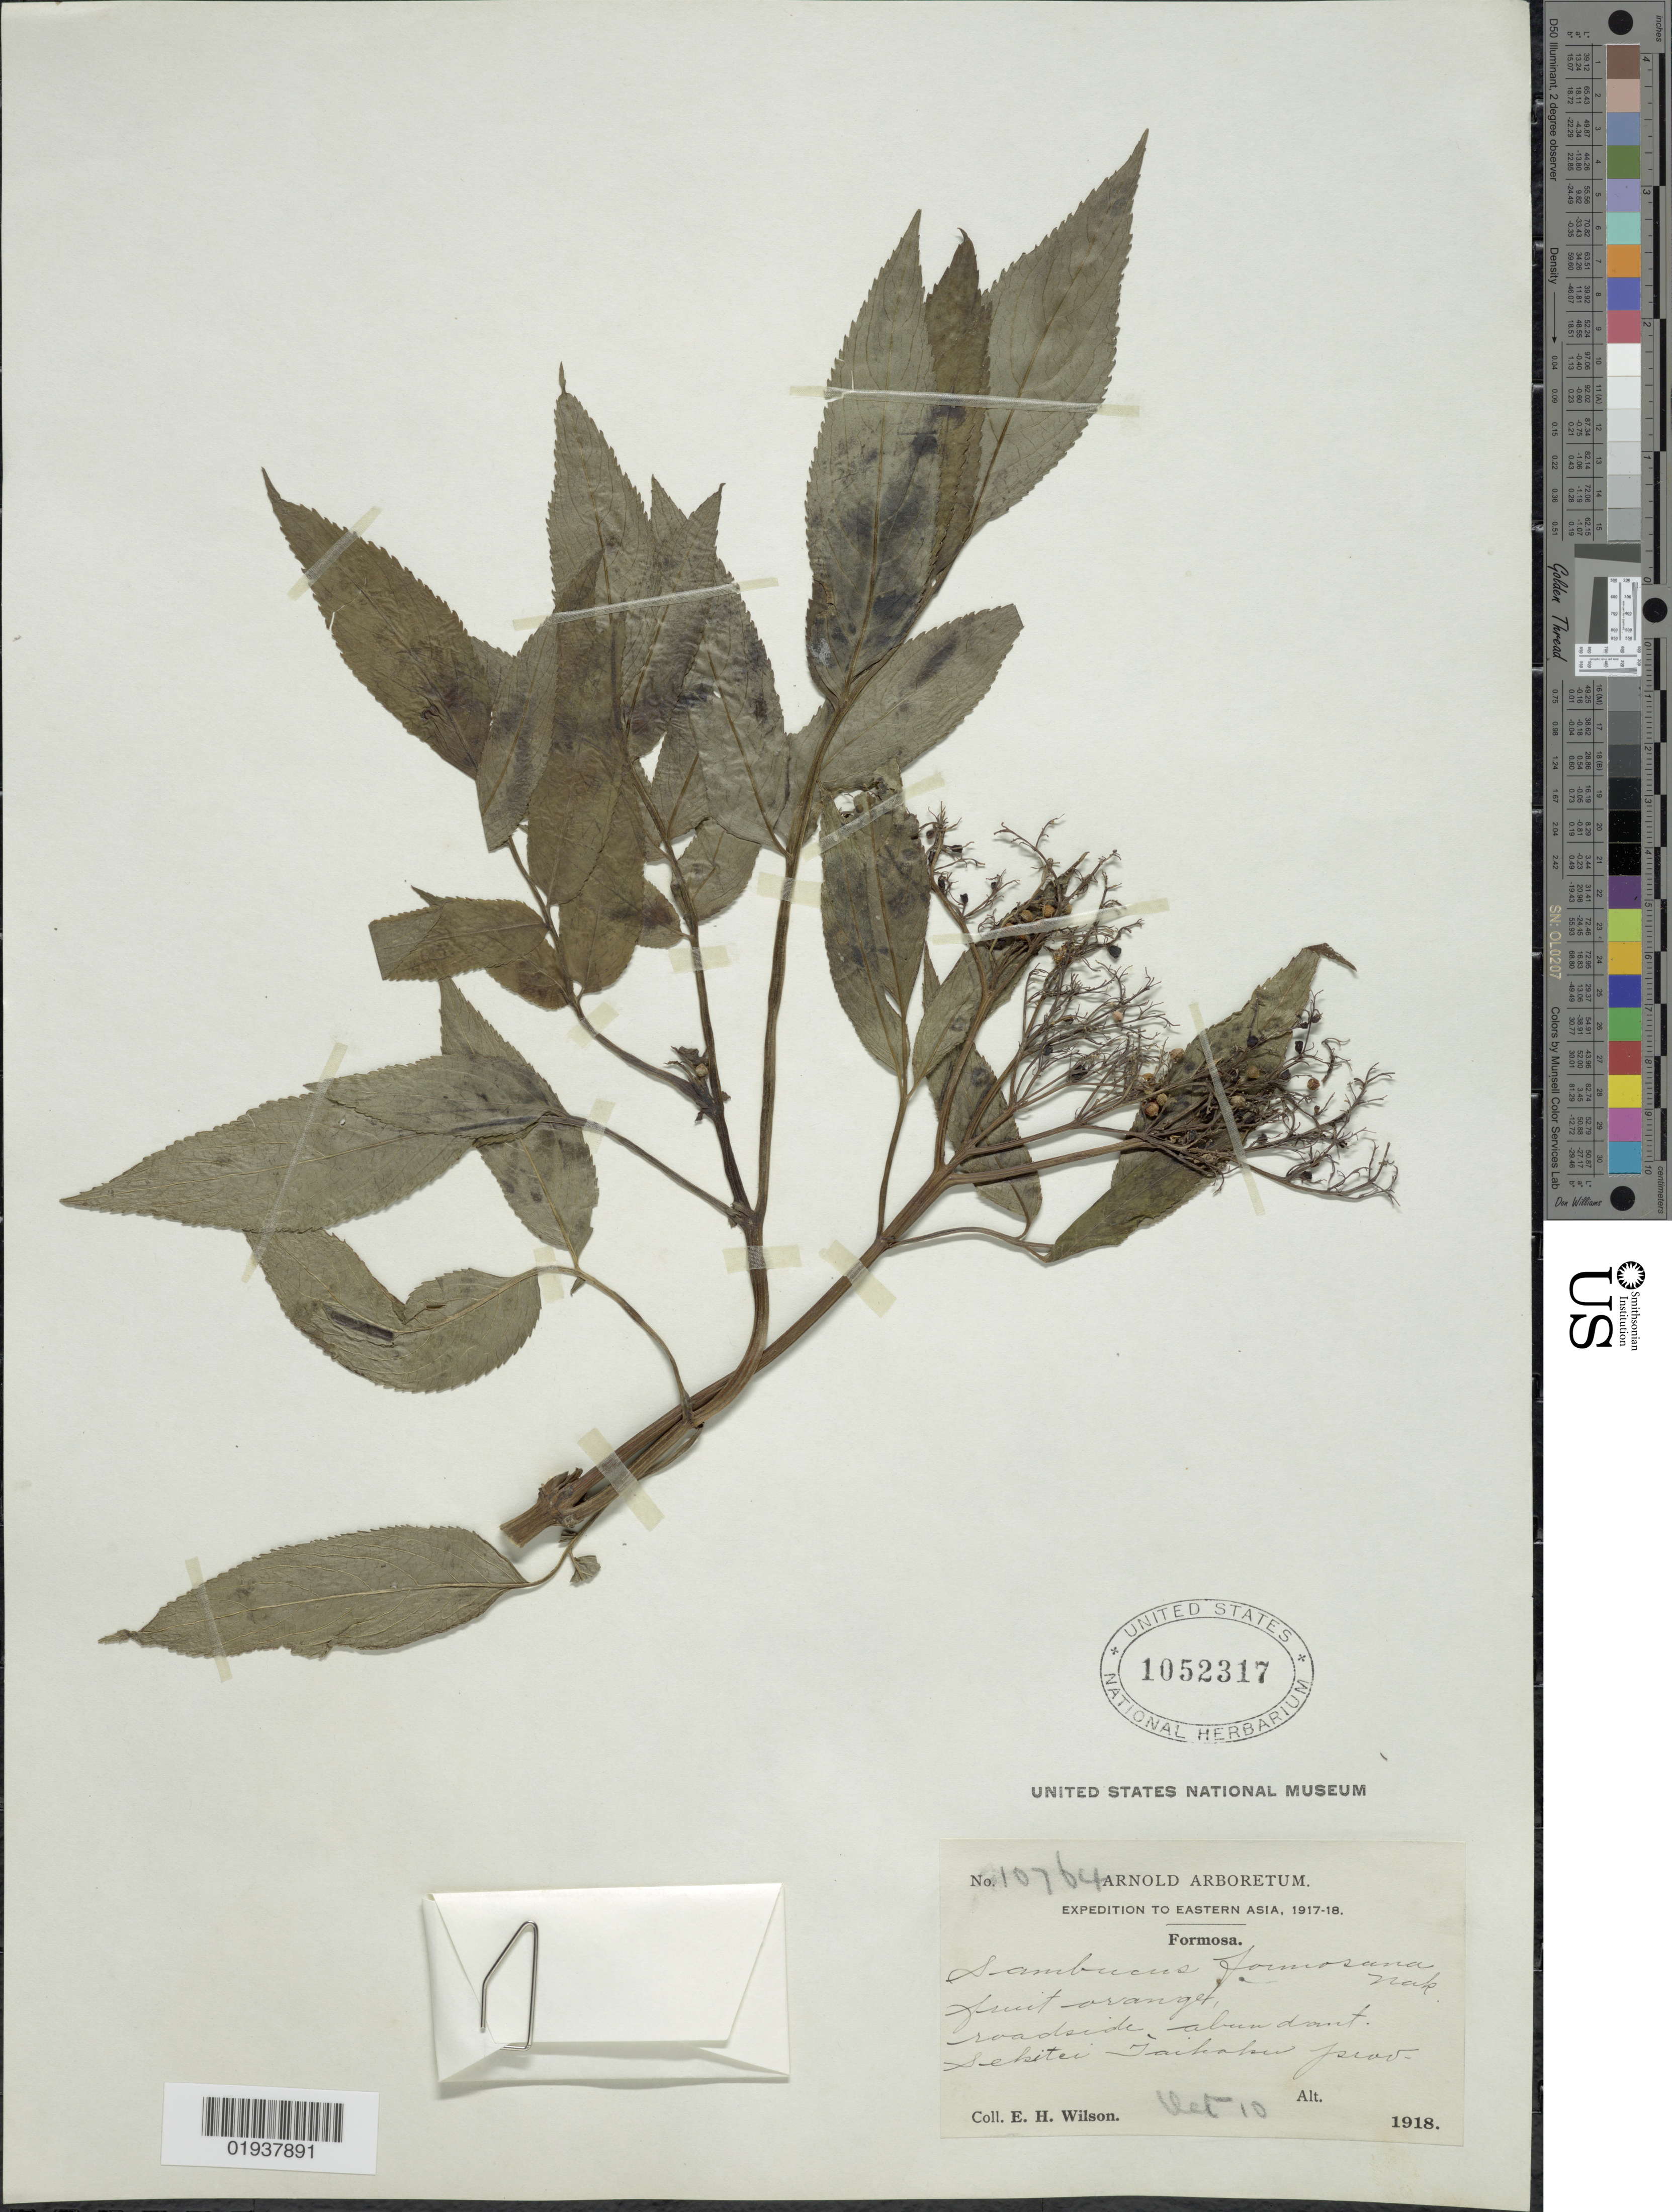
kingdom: Plantae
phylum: Tracheophyta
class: Magnoliopsida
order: Dipsacales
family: Viburnaceae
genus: Sambucus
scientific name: Sambucus javanica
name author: Blume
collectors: E. Wilson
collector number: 10764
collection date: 1918-10-10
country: Taiwan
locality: Eastern Asia. Formosa. Sekitei Jaichaku [unsure placement] prov.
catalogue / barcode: US 1052317